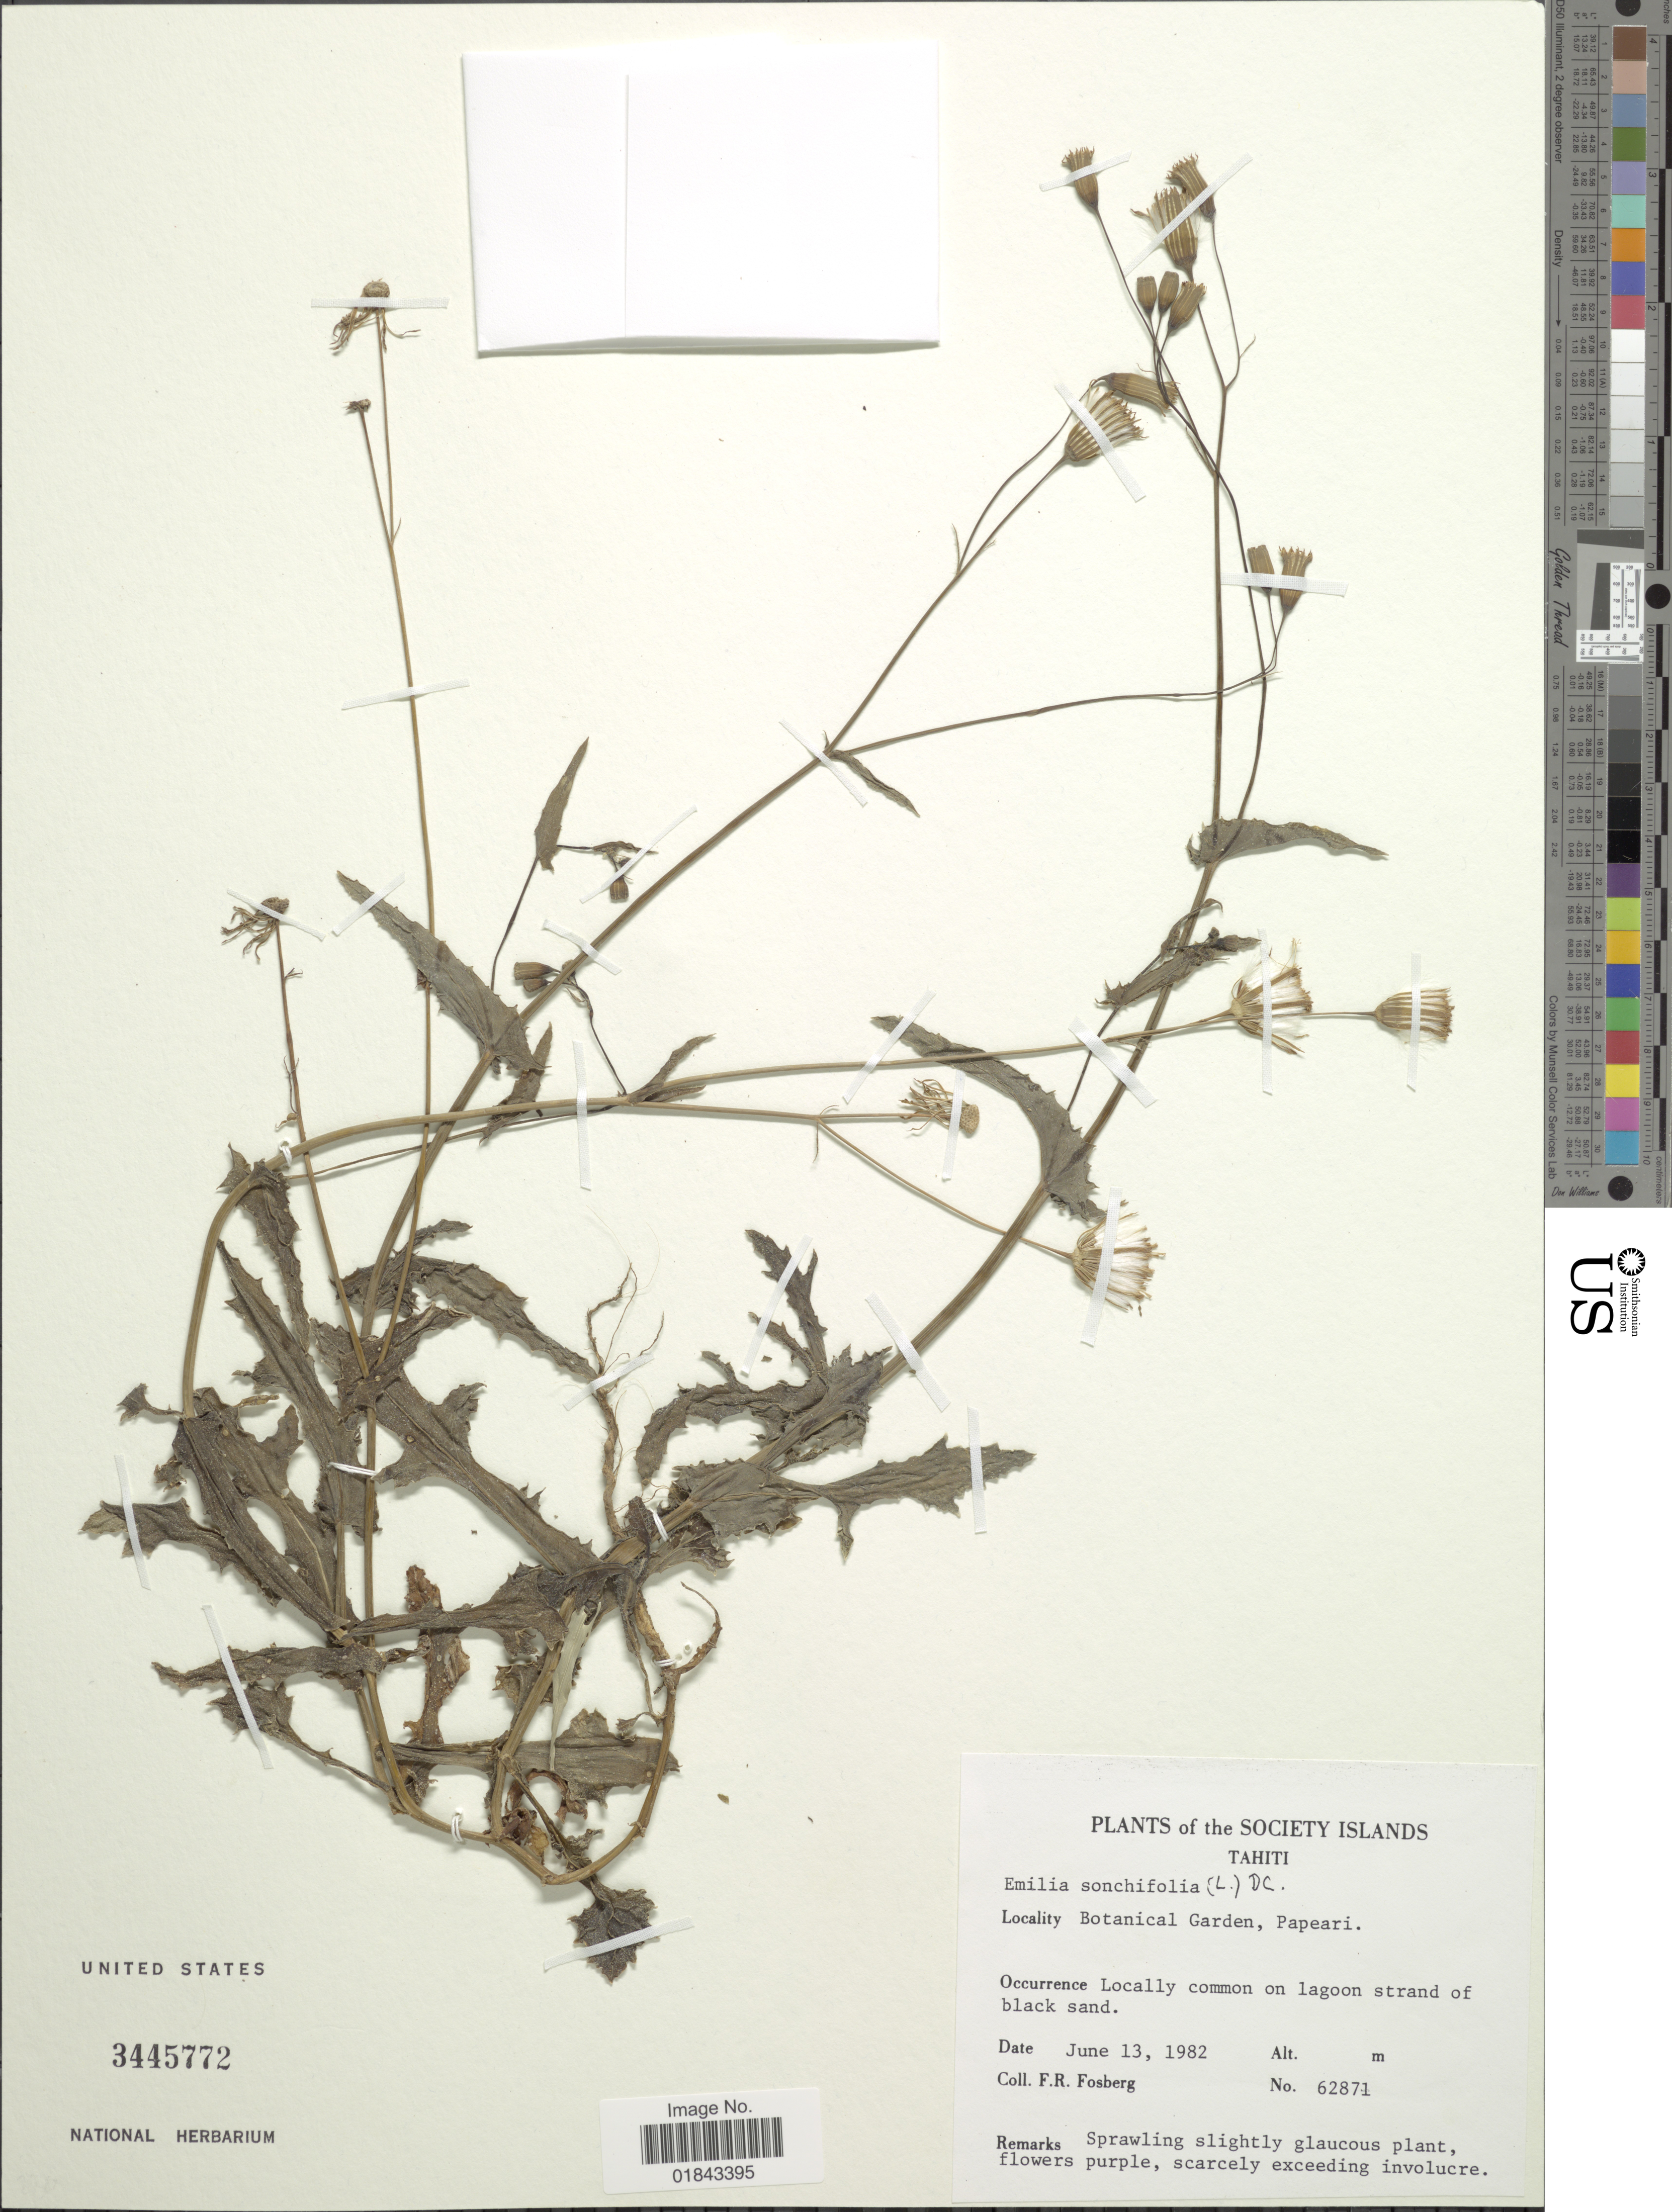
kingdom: Plantae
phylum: Tracheophyta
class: Magnoliopsida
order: Asterales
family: Asteraceae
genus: Emilia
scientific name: Emilia sonchifolia var. sonchifolia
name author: (L.) DC.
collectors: F. R. Fosberg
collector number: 62871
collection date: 1982-06-13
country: French Polynesia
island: Tahiti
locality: Society Islands, Tahiti, Botanical Garden, Papeari, common on lagoon strand of black sand.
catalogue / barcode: US 3445772